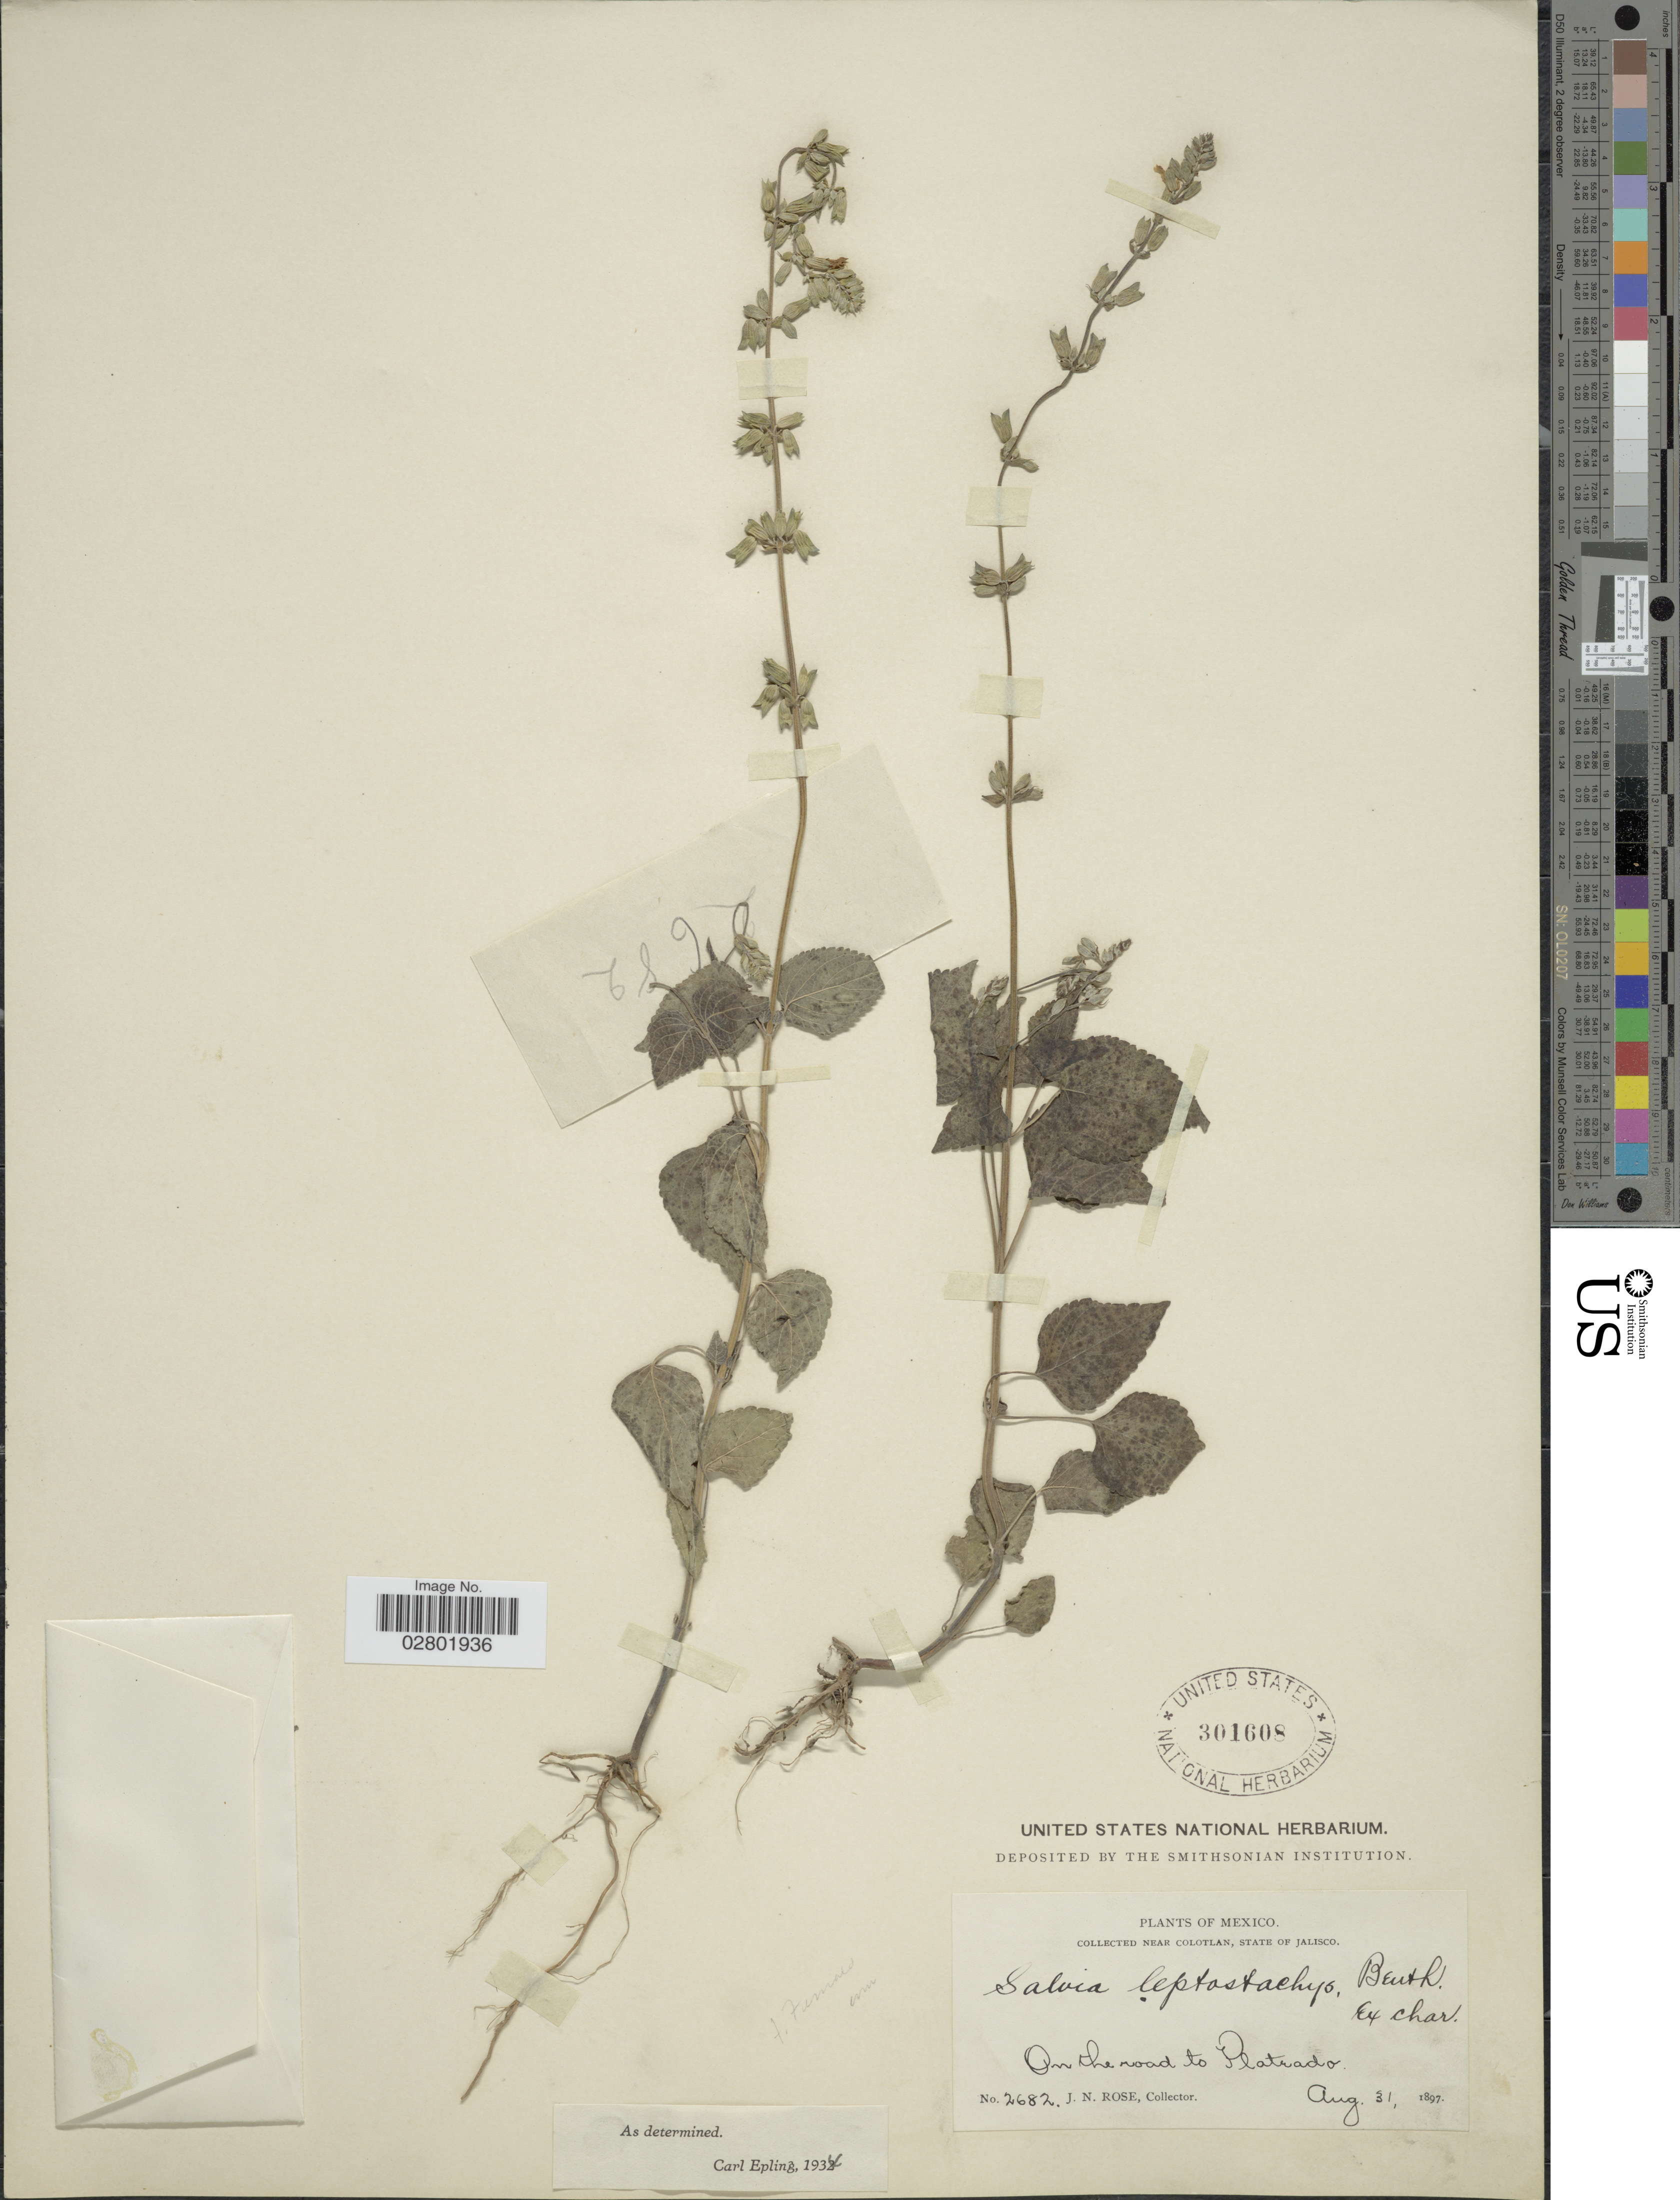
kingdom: Plantae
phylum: Tracheophyta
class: Magnoliopsida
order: Lamiales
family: Lamiaceae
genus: Salvia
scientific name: Salvia leptostachys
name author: Benth.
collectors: J. N. Rose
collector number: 2682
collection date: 1897-08-31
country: Mexico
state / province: Jalisco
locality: Near Colotlan, On the road to Platrado.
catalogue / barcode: US 301608